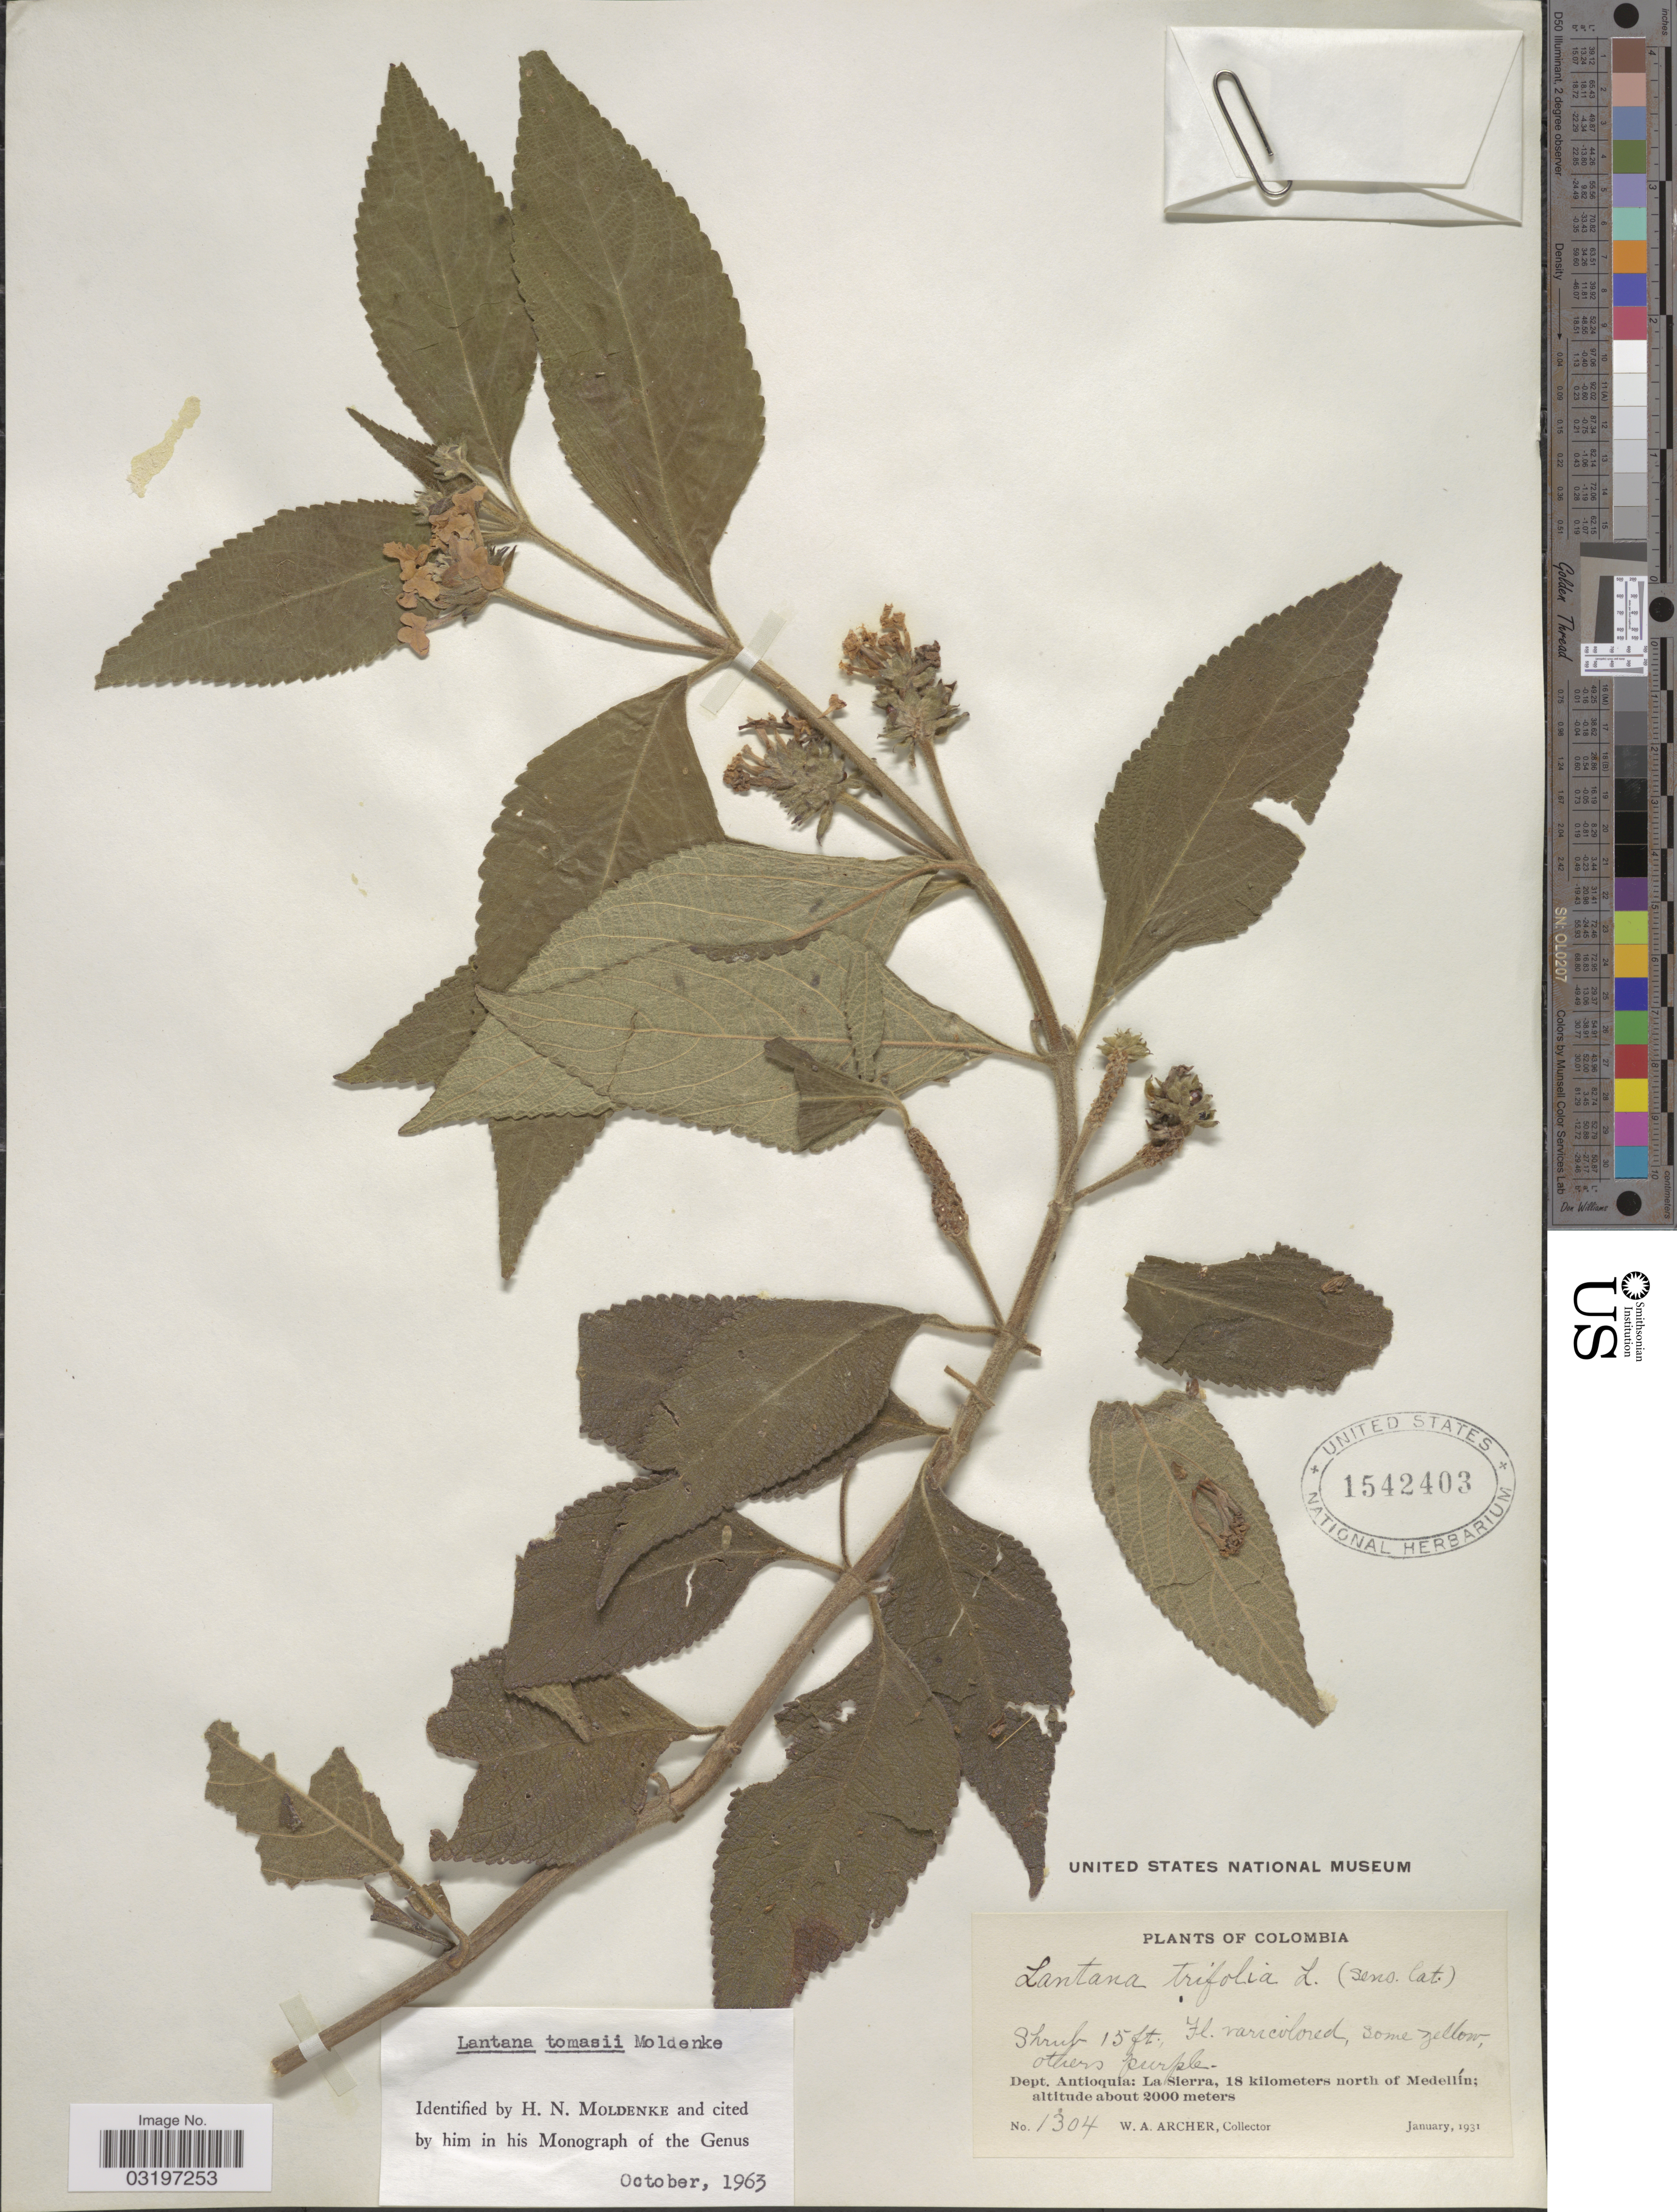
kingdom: Plantae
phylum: Tracheophyta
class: Magnoliopsida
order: Lamiales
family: Verbenaceae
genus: Lantana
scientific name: Lantana tomasii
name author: Moldenke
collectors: W. Archer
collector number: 1304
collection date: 1931-01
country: Colombia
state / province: Antioquia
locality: Dept. Antioquia: La Sierra, 18 kilometers north of Medellín.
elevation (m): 2000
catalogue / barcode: US 1542403